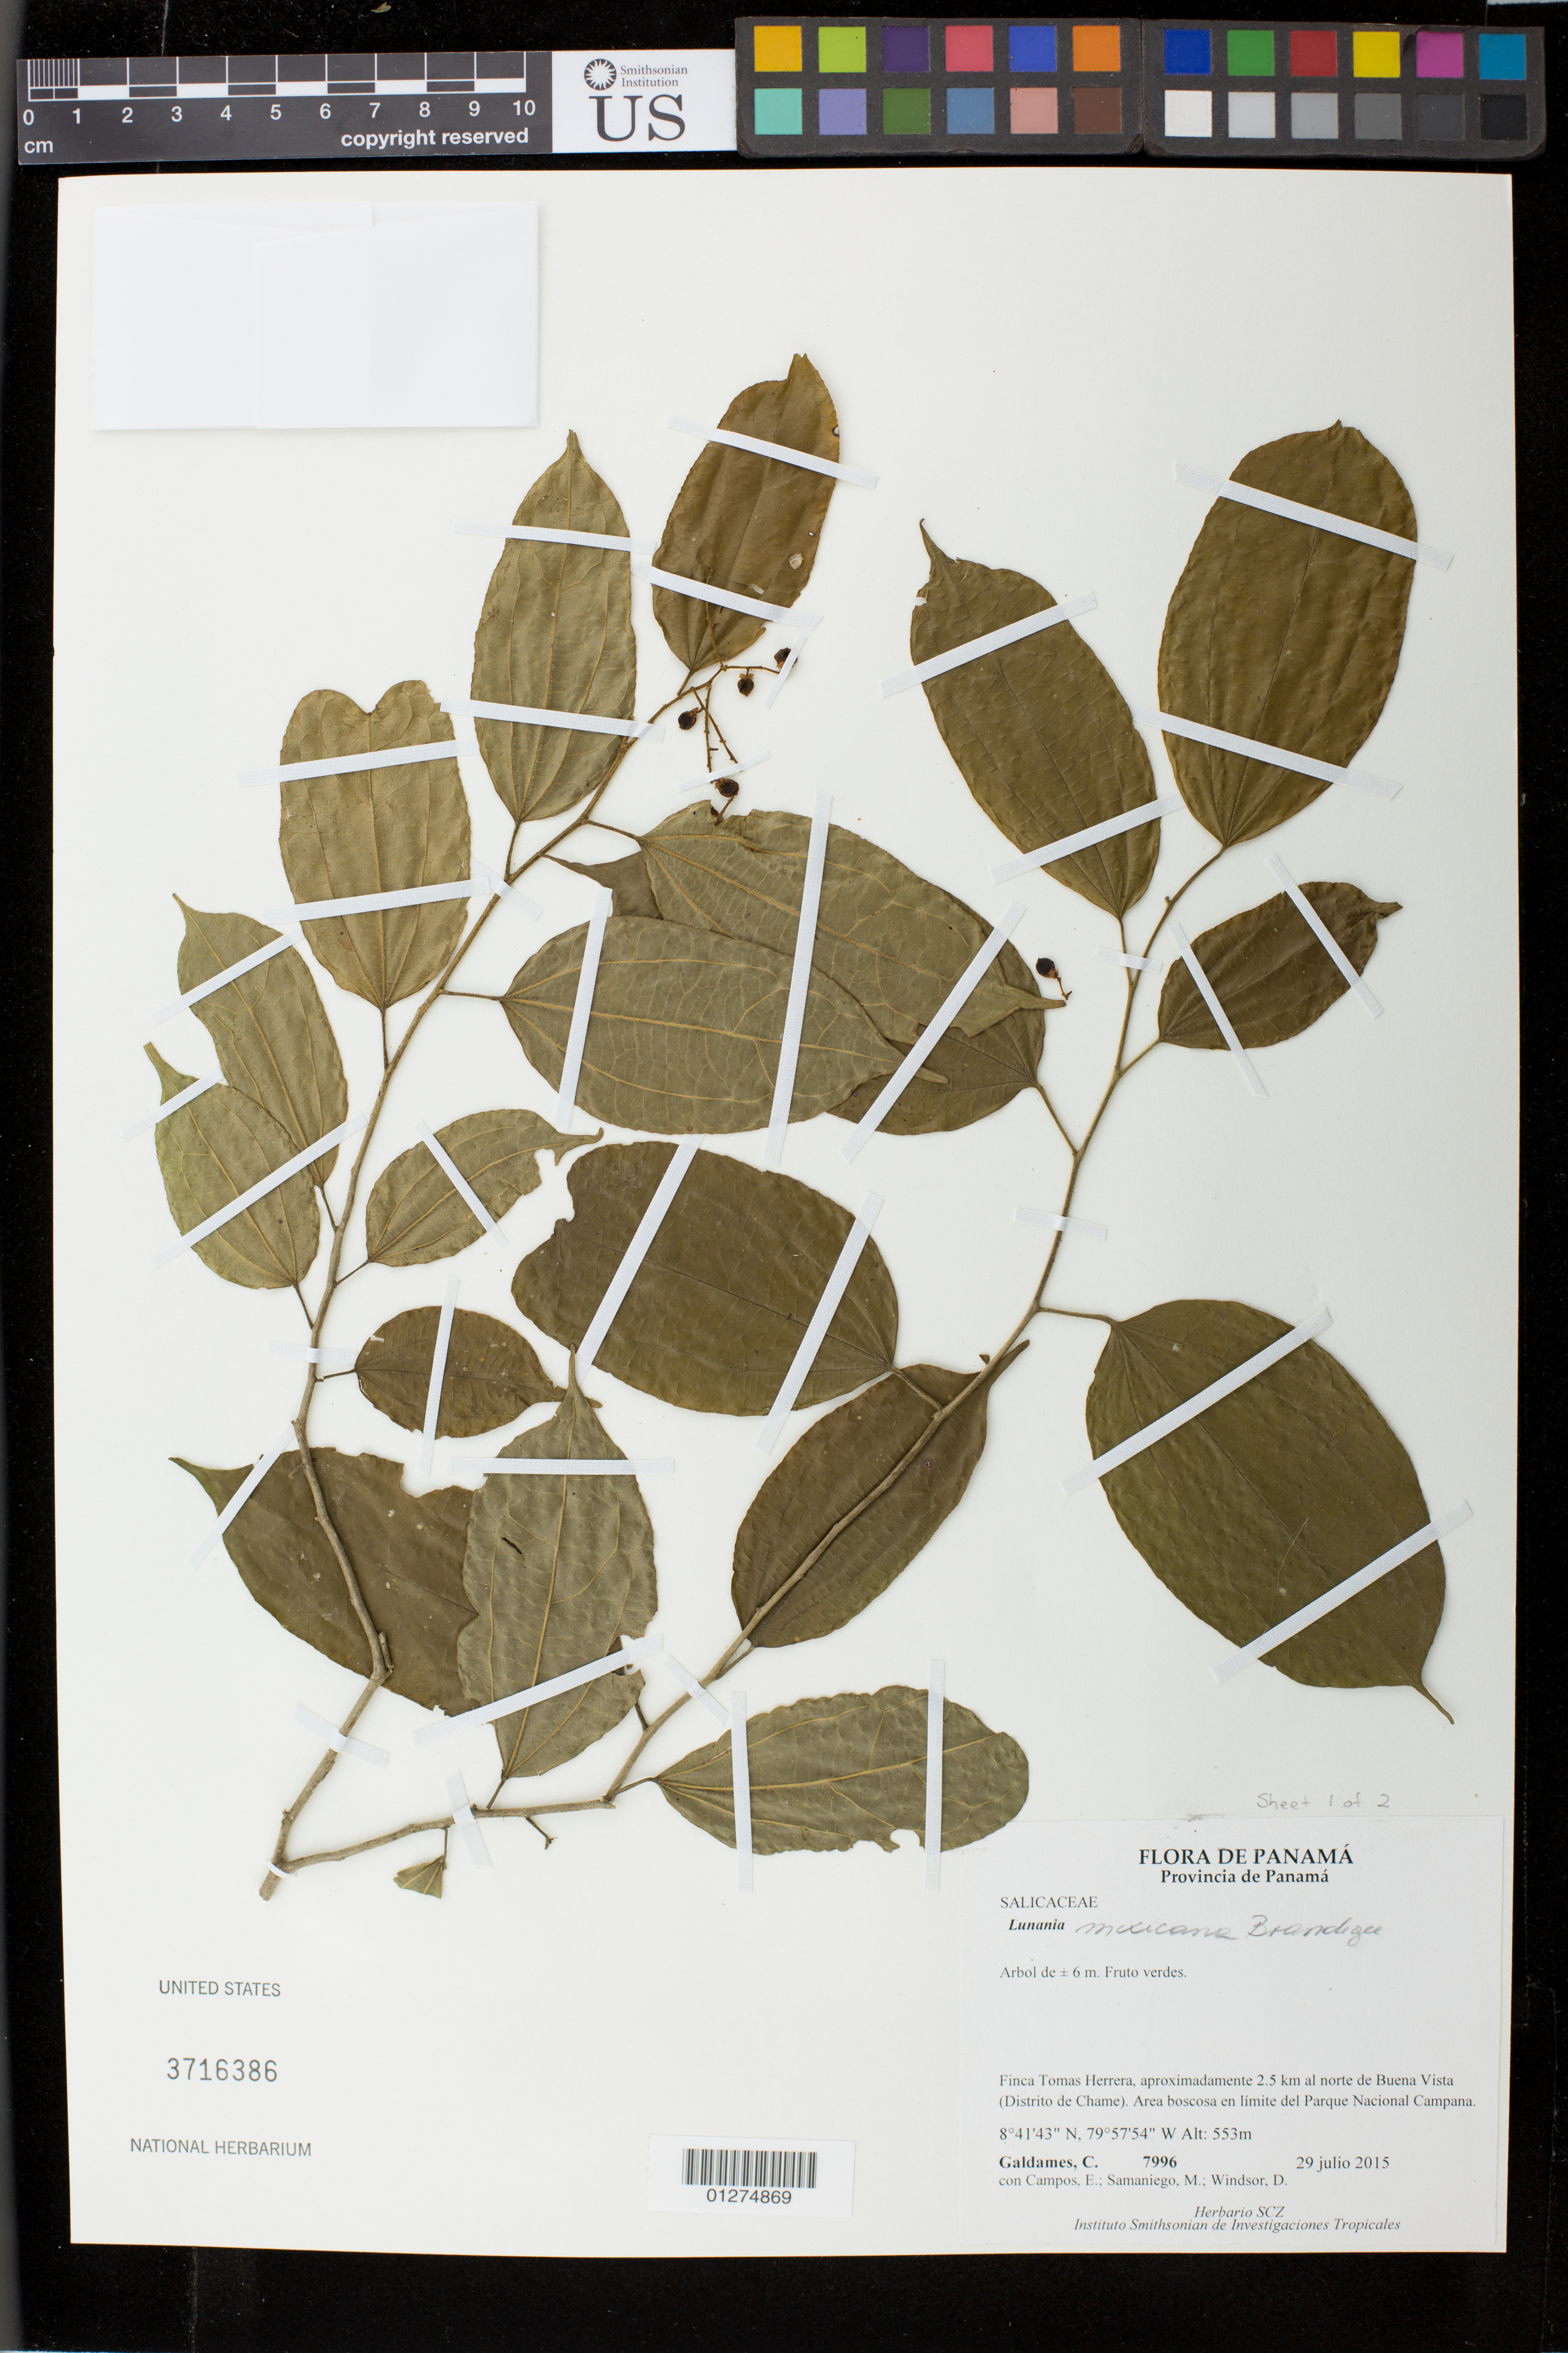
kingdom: Plantae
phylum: Tracheophyta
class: Magnoliopsida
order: Malpighiales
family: Salicaceae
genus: Lunania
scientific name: Lunania mexicana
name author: Brandegee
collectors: C. Galdames, E. Campos, M. Samaniego & D. Windsor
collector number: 7996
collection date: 2015-07-29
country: Panama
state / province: Panamá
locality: Finca Tomas Herrera, aproximadamente 2.5 km al norte de Buena Vista (Distrito de Chame). Area boscosa en limite del Parque Nacional Campana.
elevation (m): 553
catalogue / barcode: US 3716386